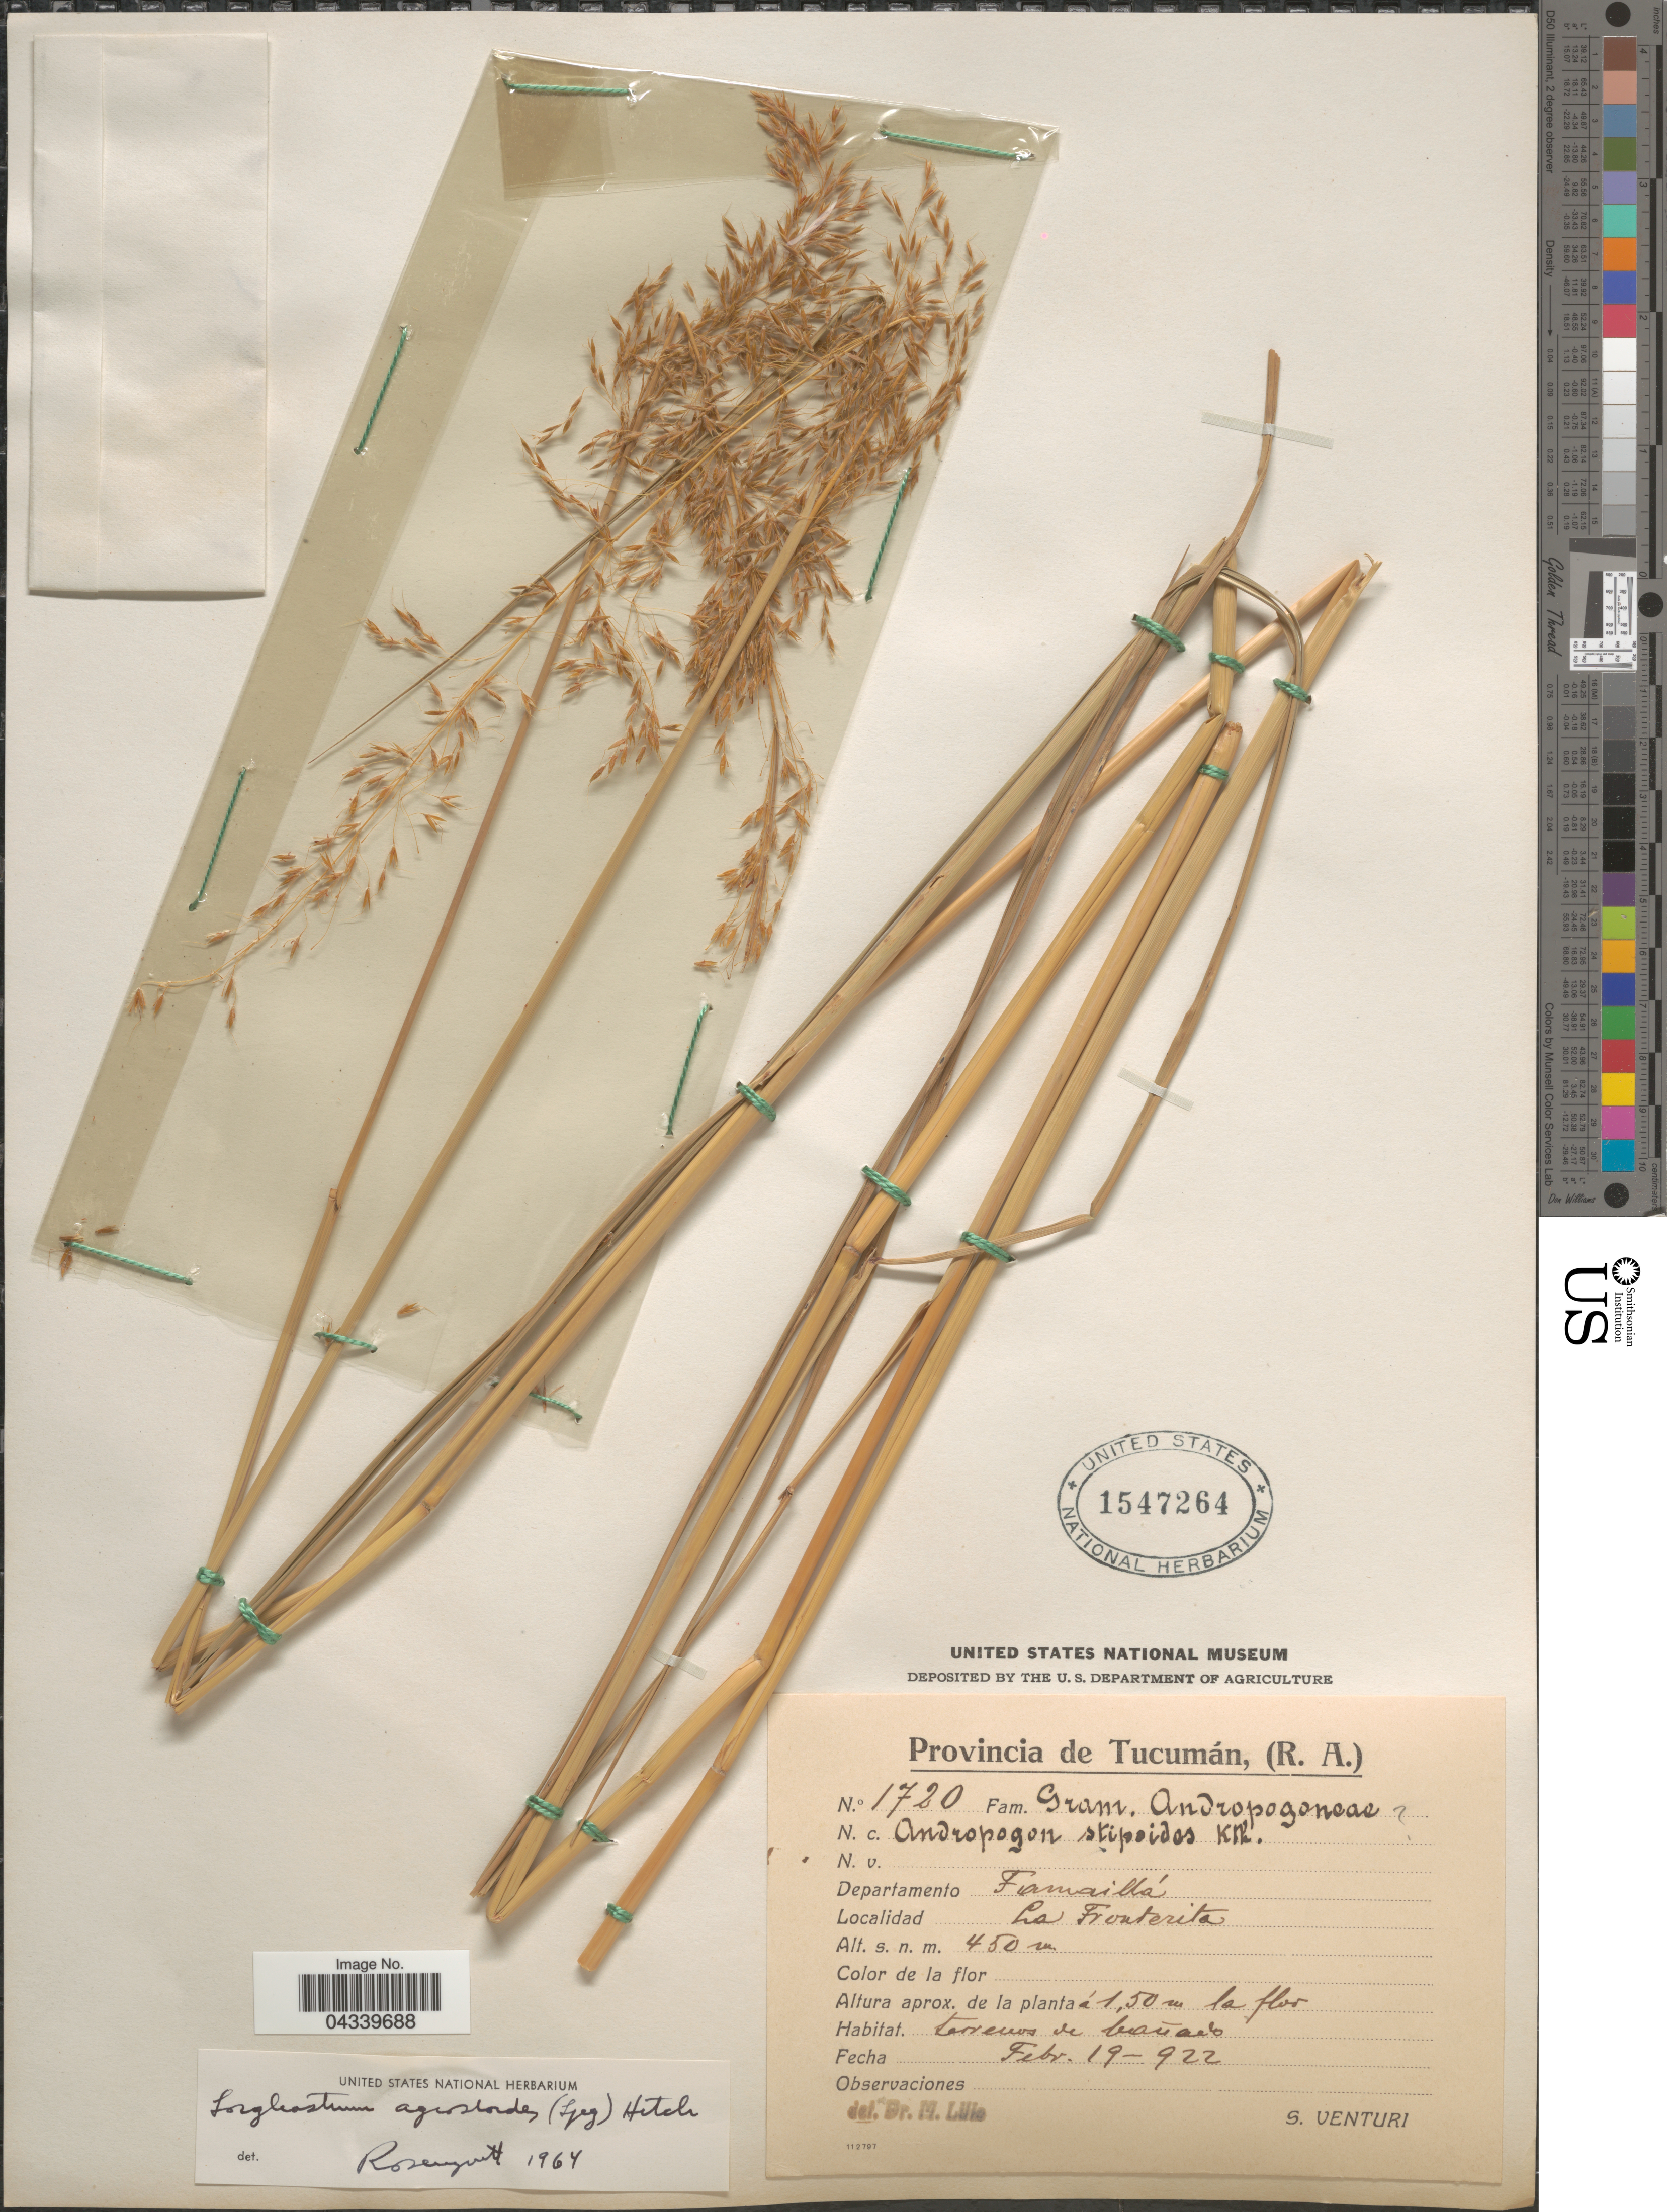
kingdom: Plantae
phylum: Tracheophyta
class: Liliopsida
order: Poales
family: Poaceae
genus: Sorghastrum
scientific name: Sorghastrum setosum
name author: (Griseb.) Hitchc.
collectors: S. Venturi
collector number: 1720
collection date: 1922-02-19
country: Argentina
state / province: Tucuman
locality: Departamento Famaillá. La Fronterita.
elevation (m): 450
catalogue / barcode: US 1547264